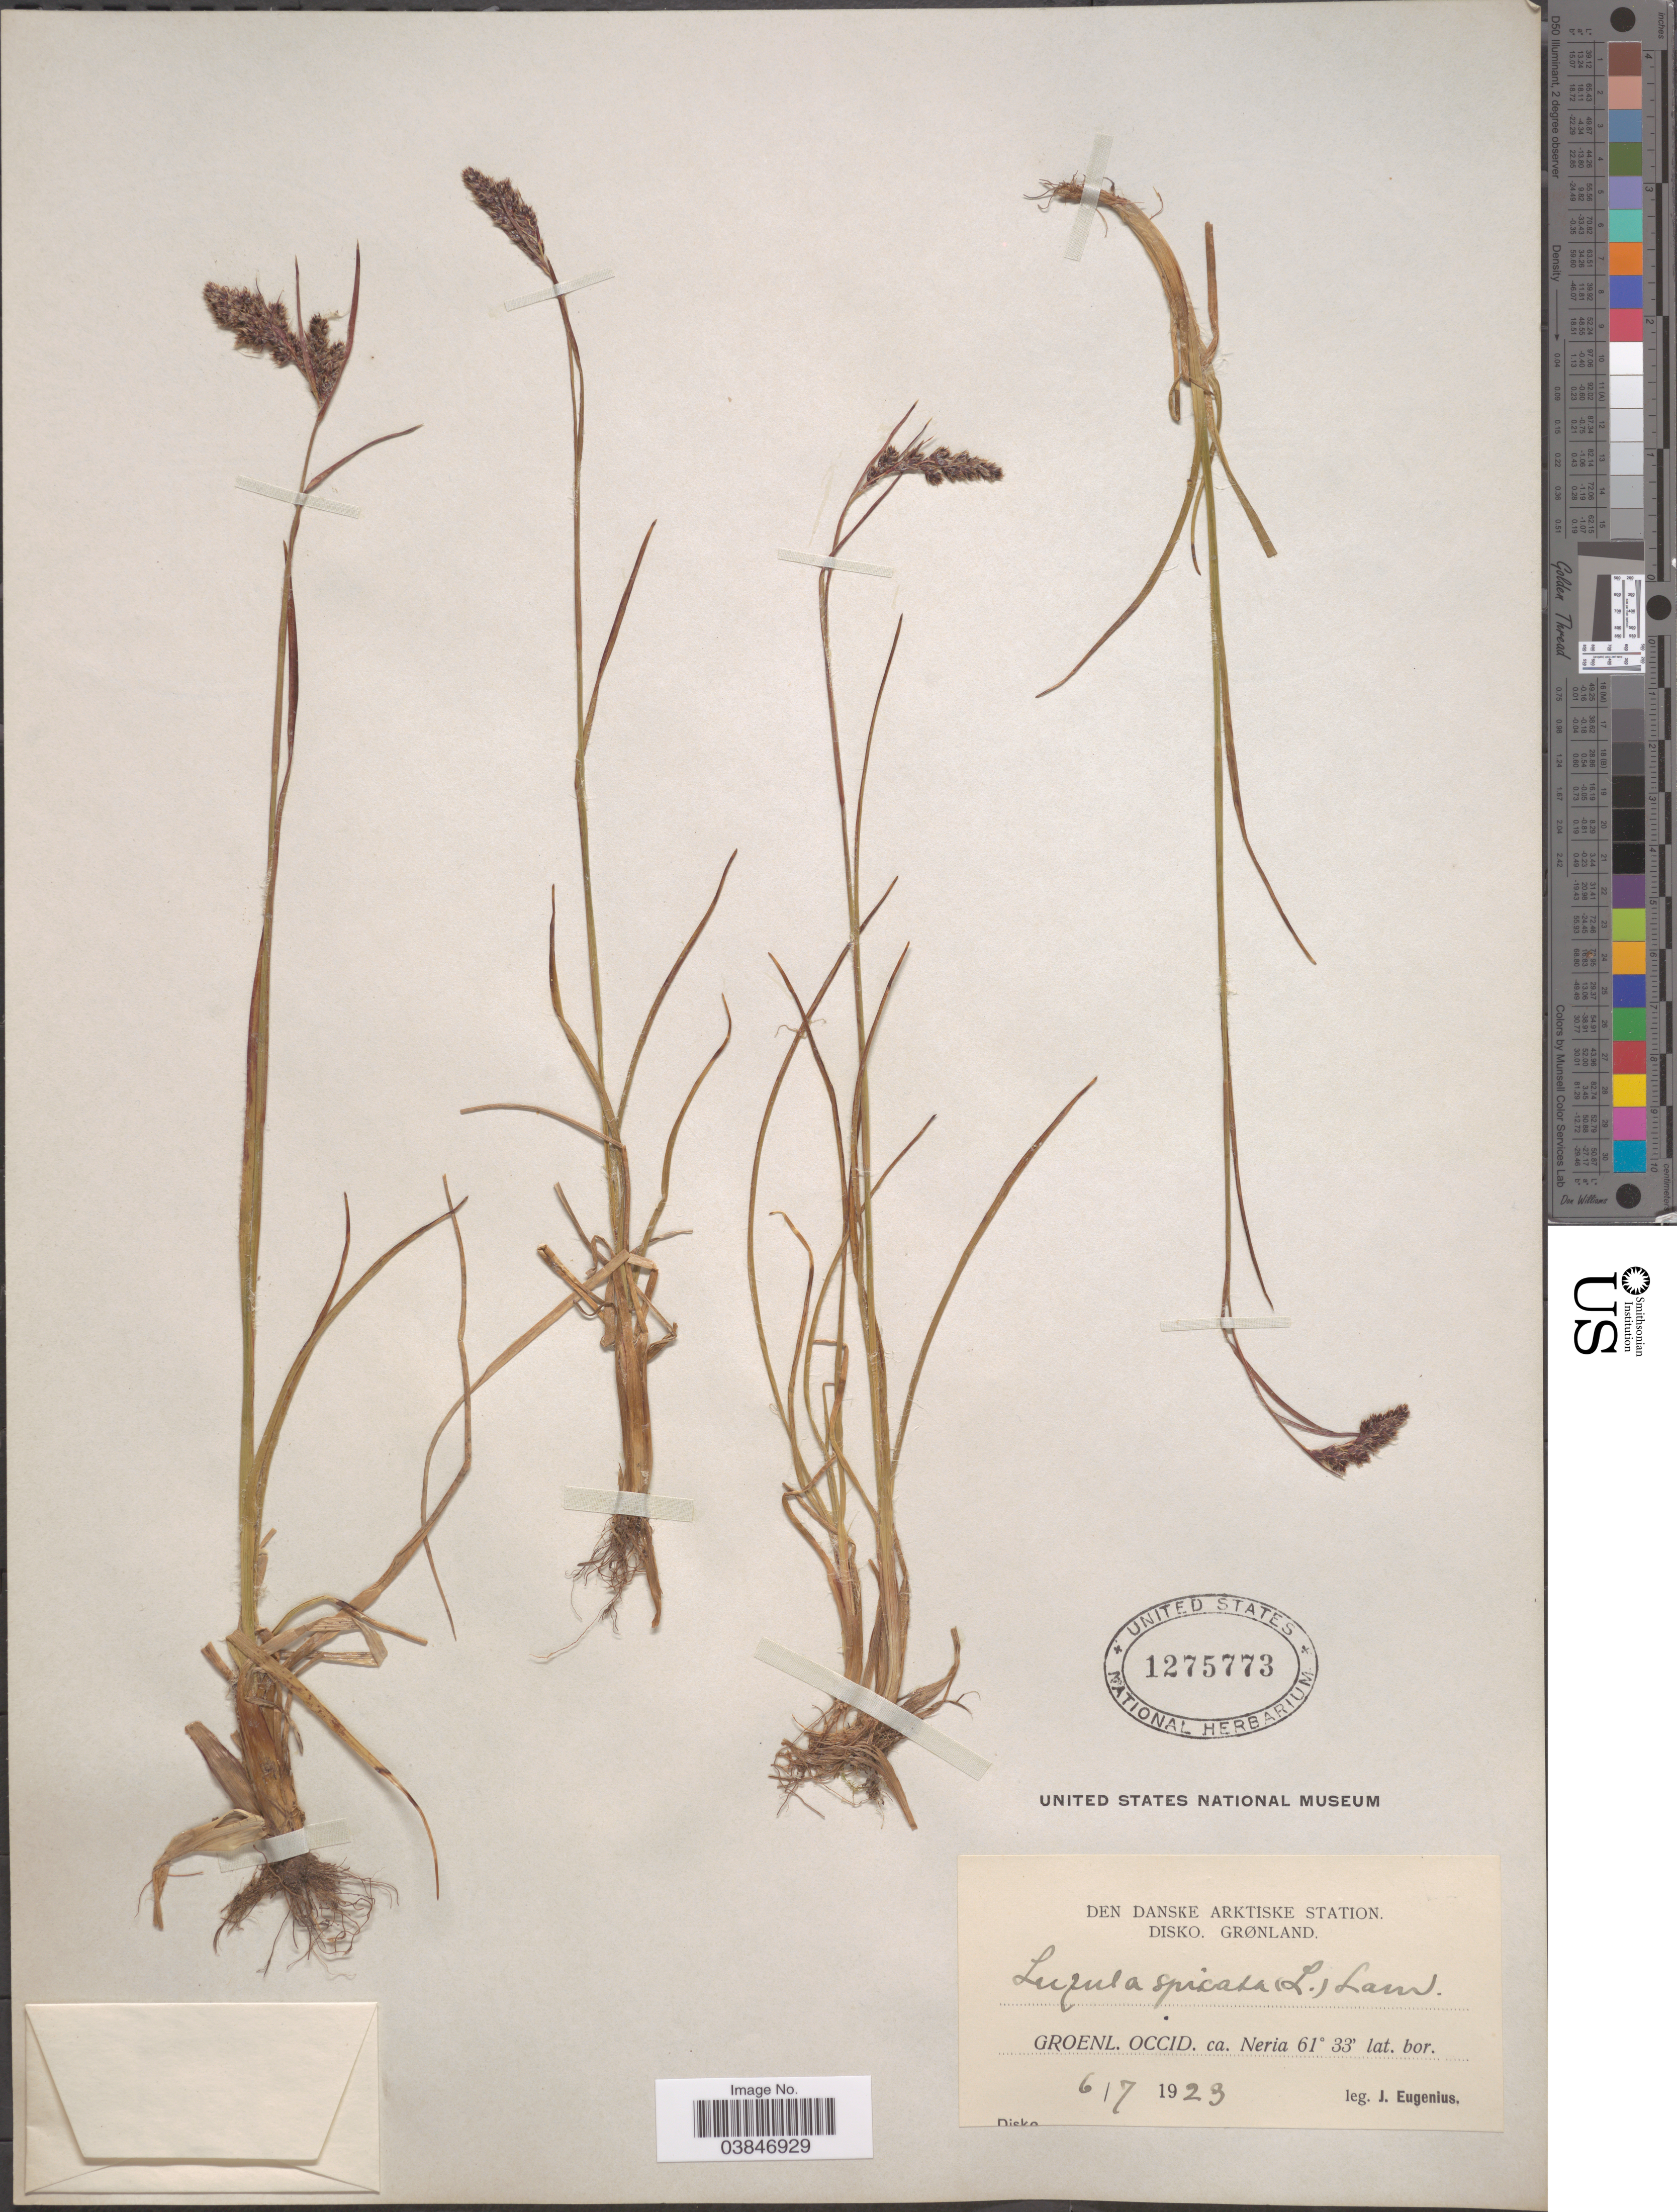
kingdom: Plantae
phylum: Tracheophyta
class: Liliopsida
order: Poales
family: Juncaceae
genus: Luzula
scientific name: Luzula spicata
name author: (L.) DC.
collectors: J. Eugenius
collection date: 1923-07-06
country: Greenland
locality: Den Danske Arktiske Station. Disko. Grønland. Groenl. Occid. ca. Neria.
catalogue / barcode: US 1275773